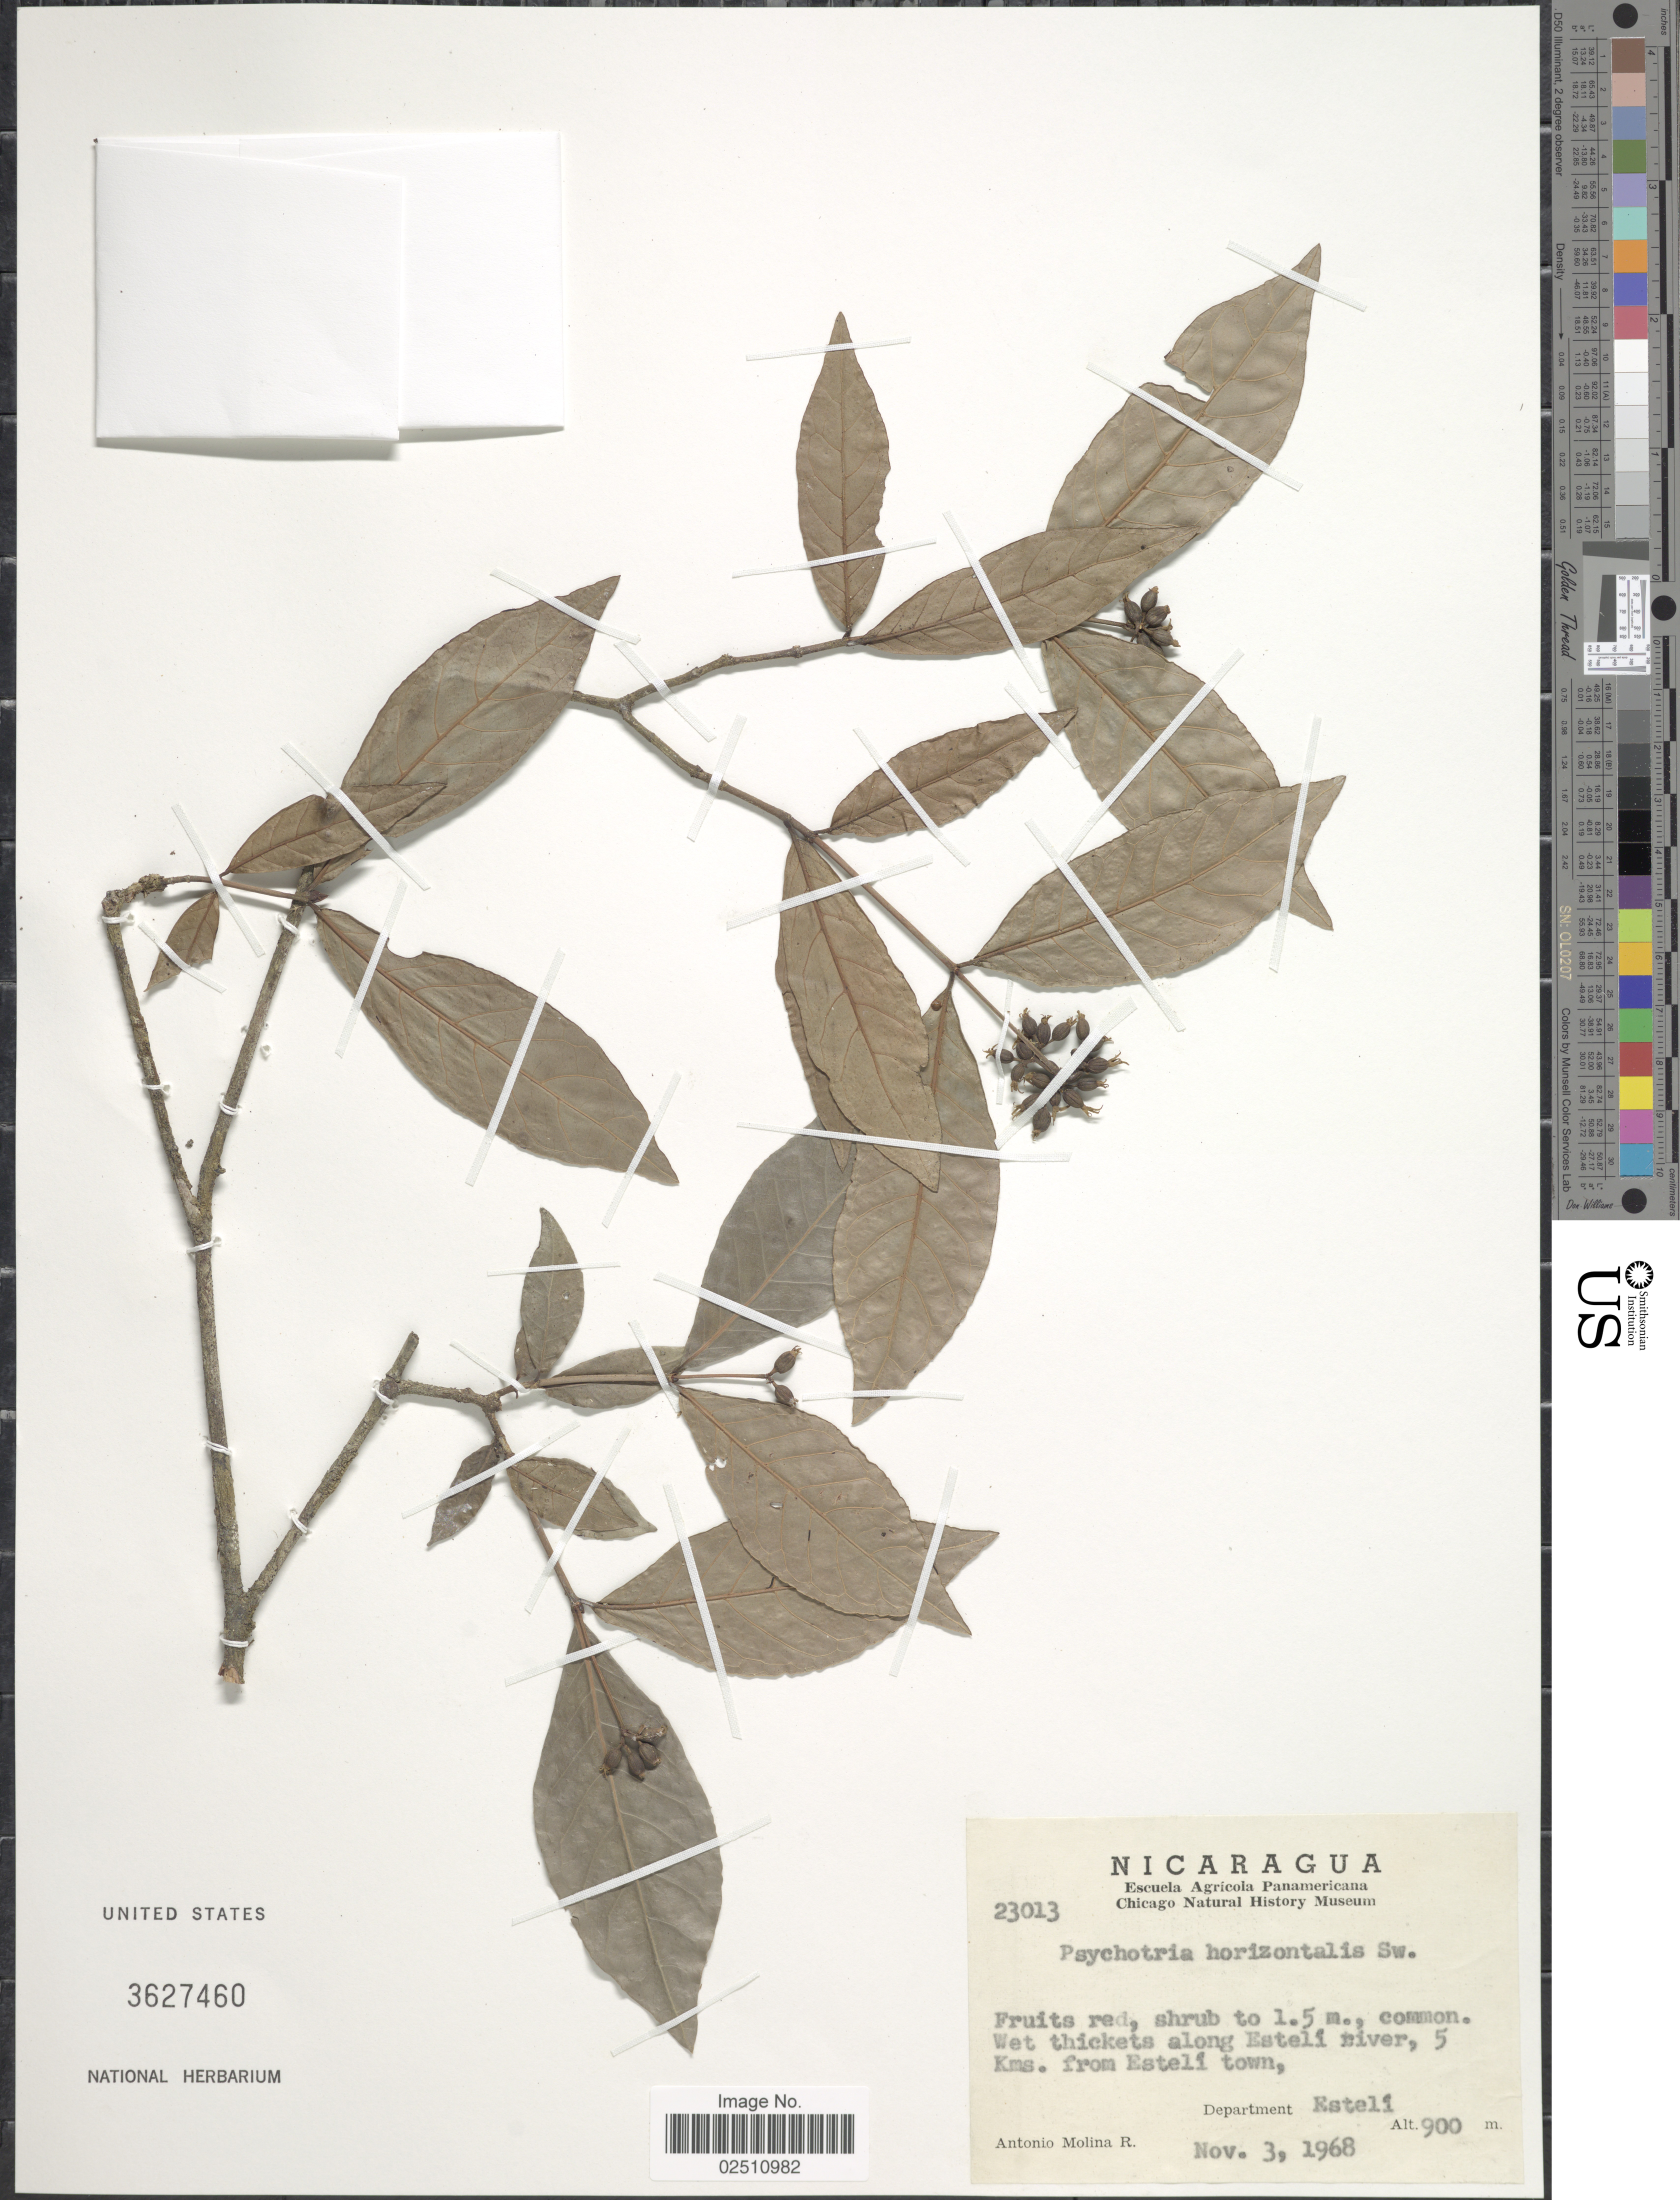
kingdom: Plantae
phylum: Tracheophyta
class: Magnoliopsida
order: Gentianales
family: Rubiaceae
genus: Psychotria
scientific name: Psychotria horizontalis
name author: Sw.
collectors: A. Molina R.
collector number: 23013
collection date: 1968-11-03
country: Nicaragua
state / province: Esteli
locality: Wet thickets along Esteli river, 5 Kms. from Esteli town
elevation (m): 900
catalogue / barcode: US 3627460